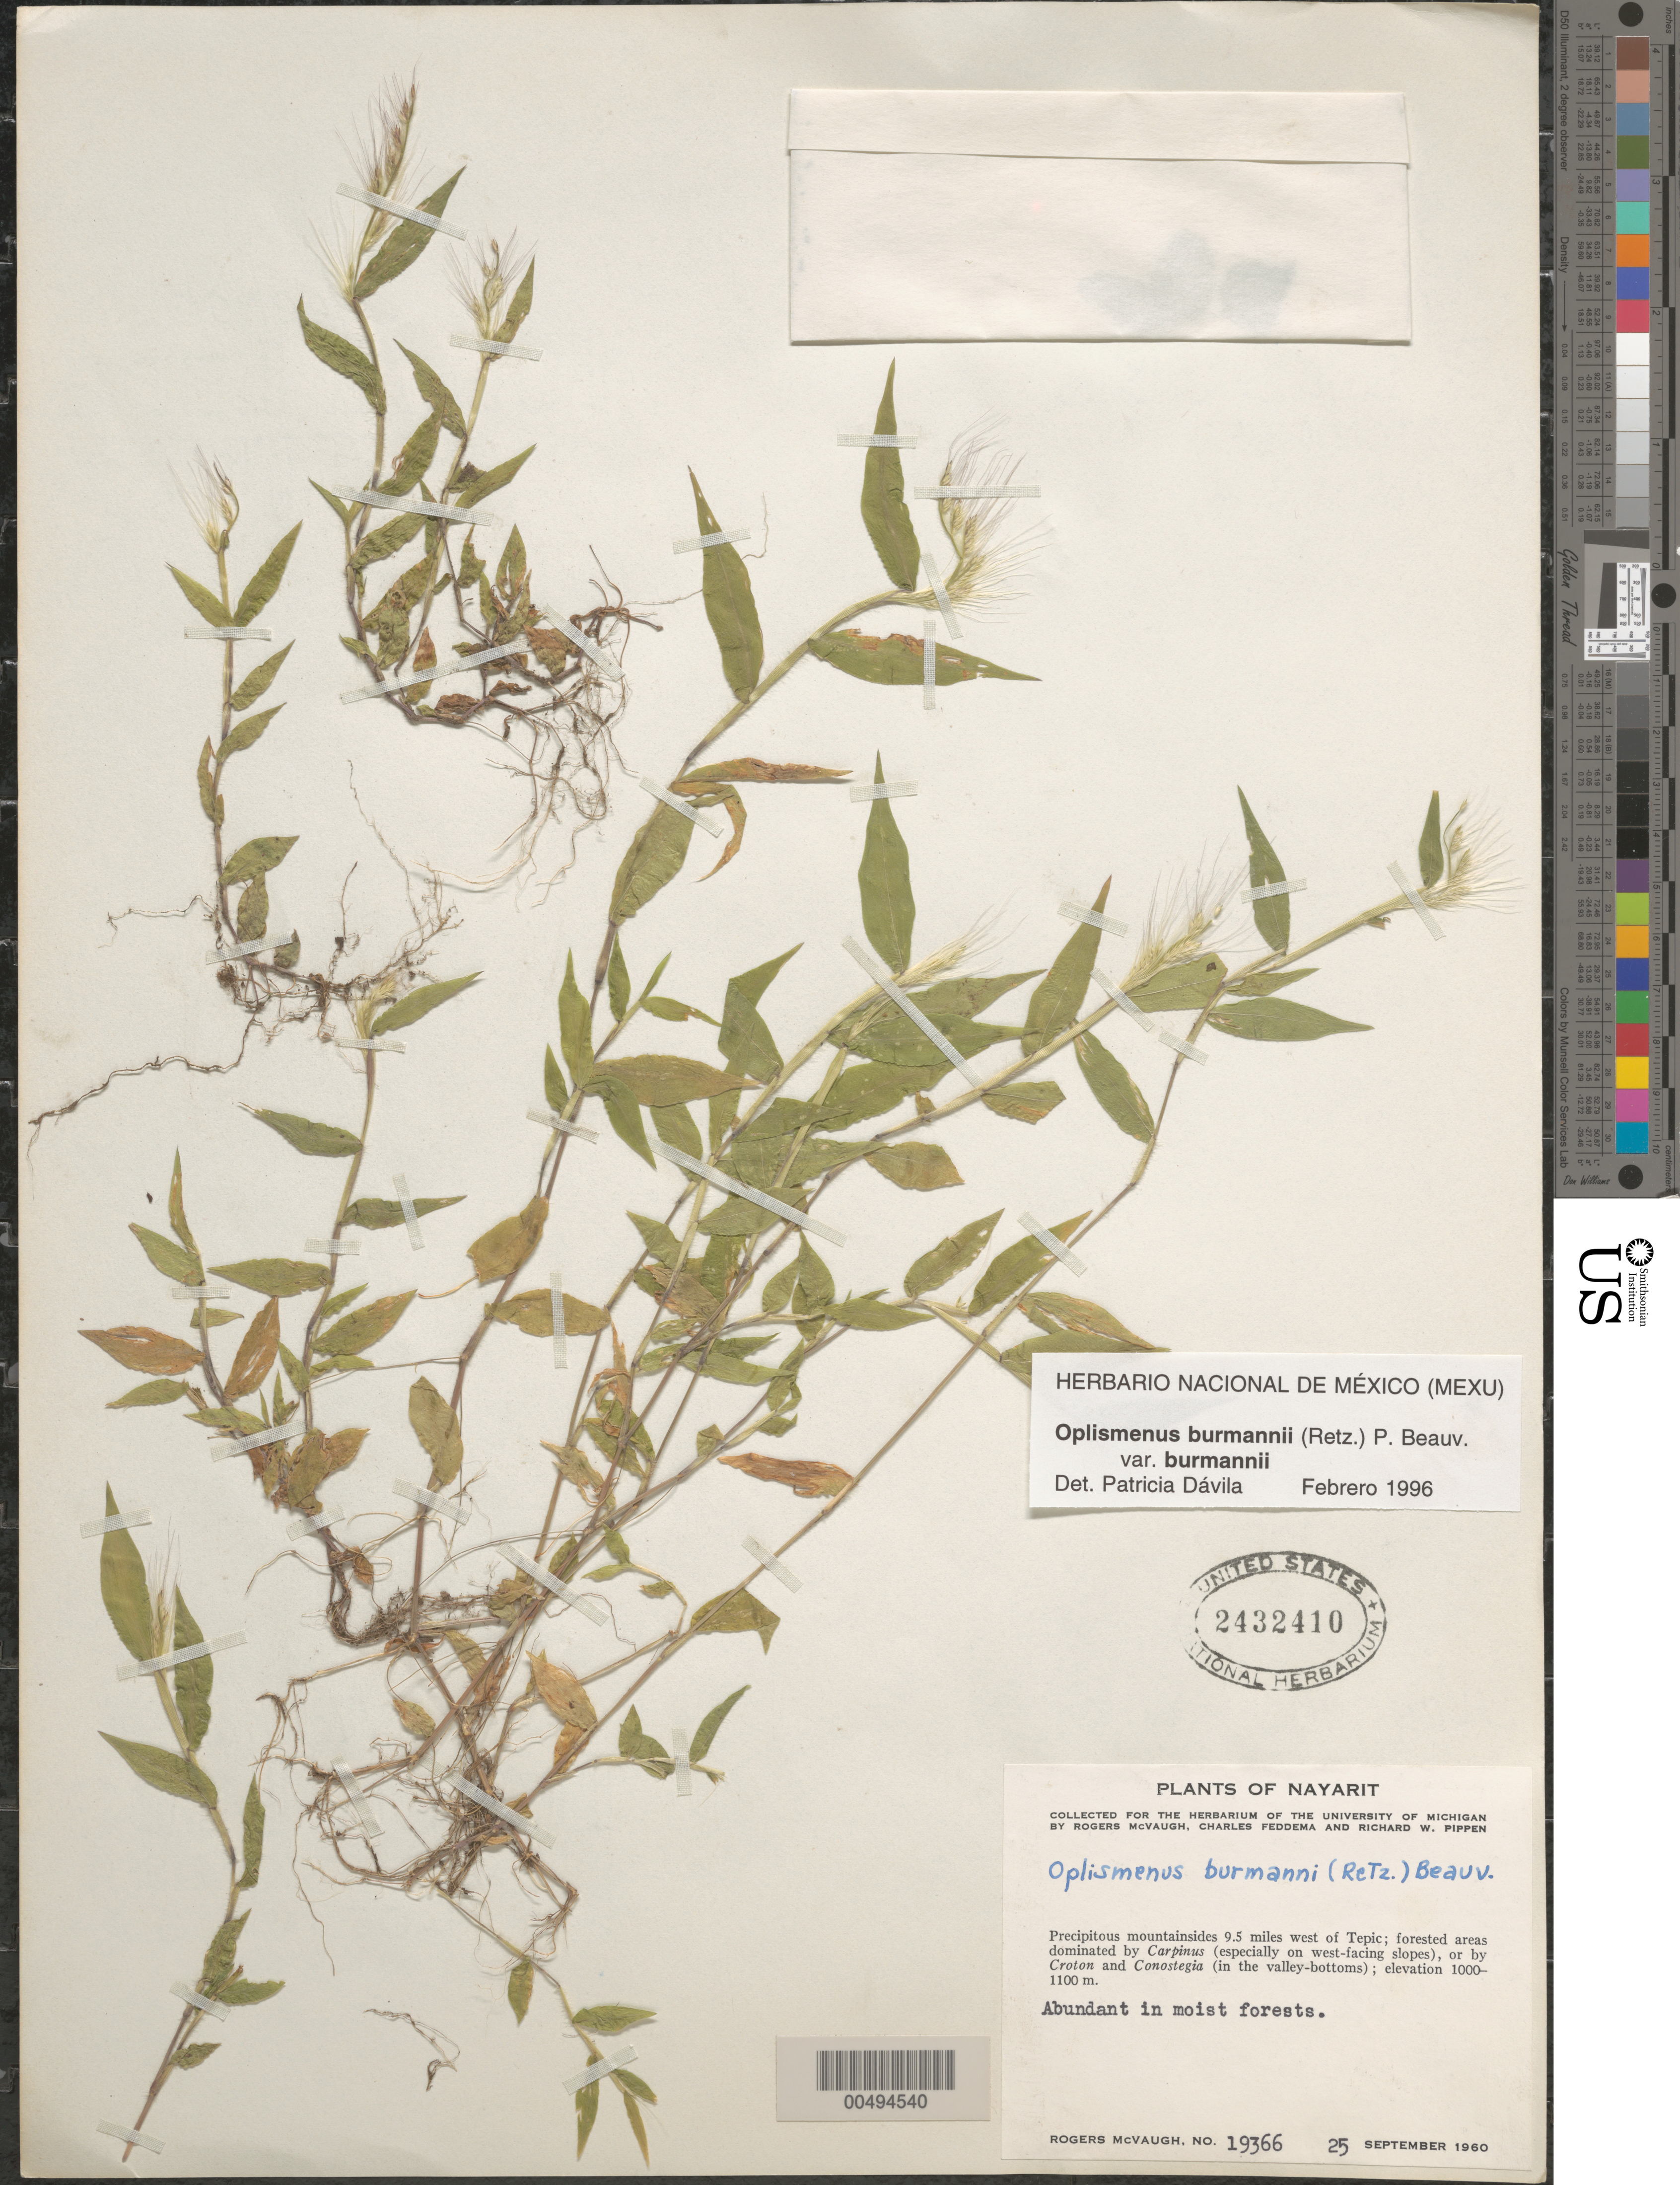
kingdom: Plantae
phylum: Tracheophyta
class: Liliopsida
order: Poales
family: Poaceae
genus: Oplismenus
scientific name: Oplismenus burmannii var. burmannii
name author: (Retz.) P. Beauv.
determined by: Dávila, P. D.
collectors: R. McVaugh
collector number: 19366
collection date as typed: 25 Sep 1960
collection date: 1960-09-25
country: Mexico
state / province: Nayarit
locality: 9.5 mi W of Tepic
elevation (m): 1000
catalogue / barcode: US 2432410